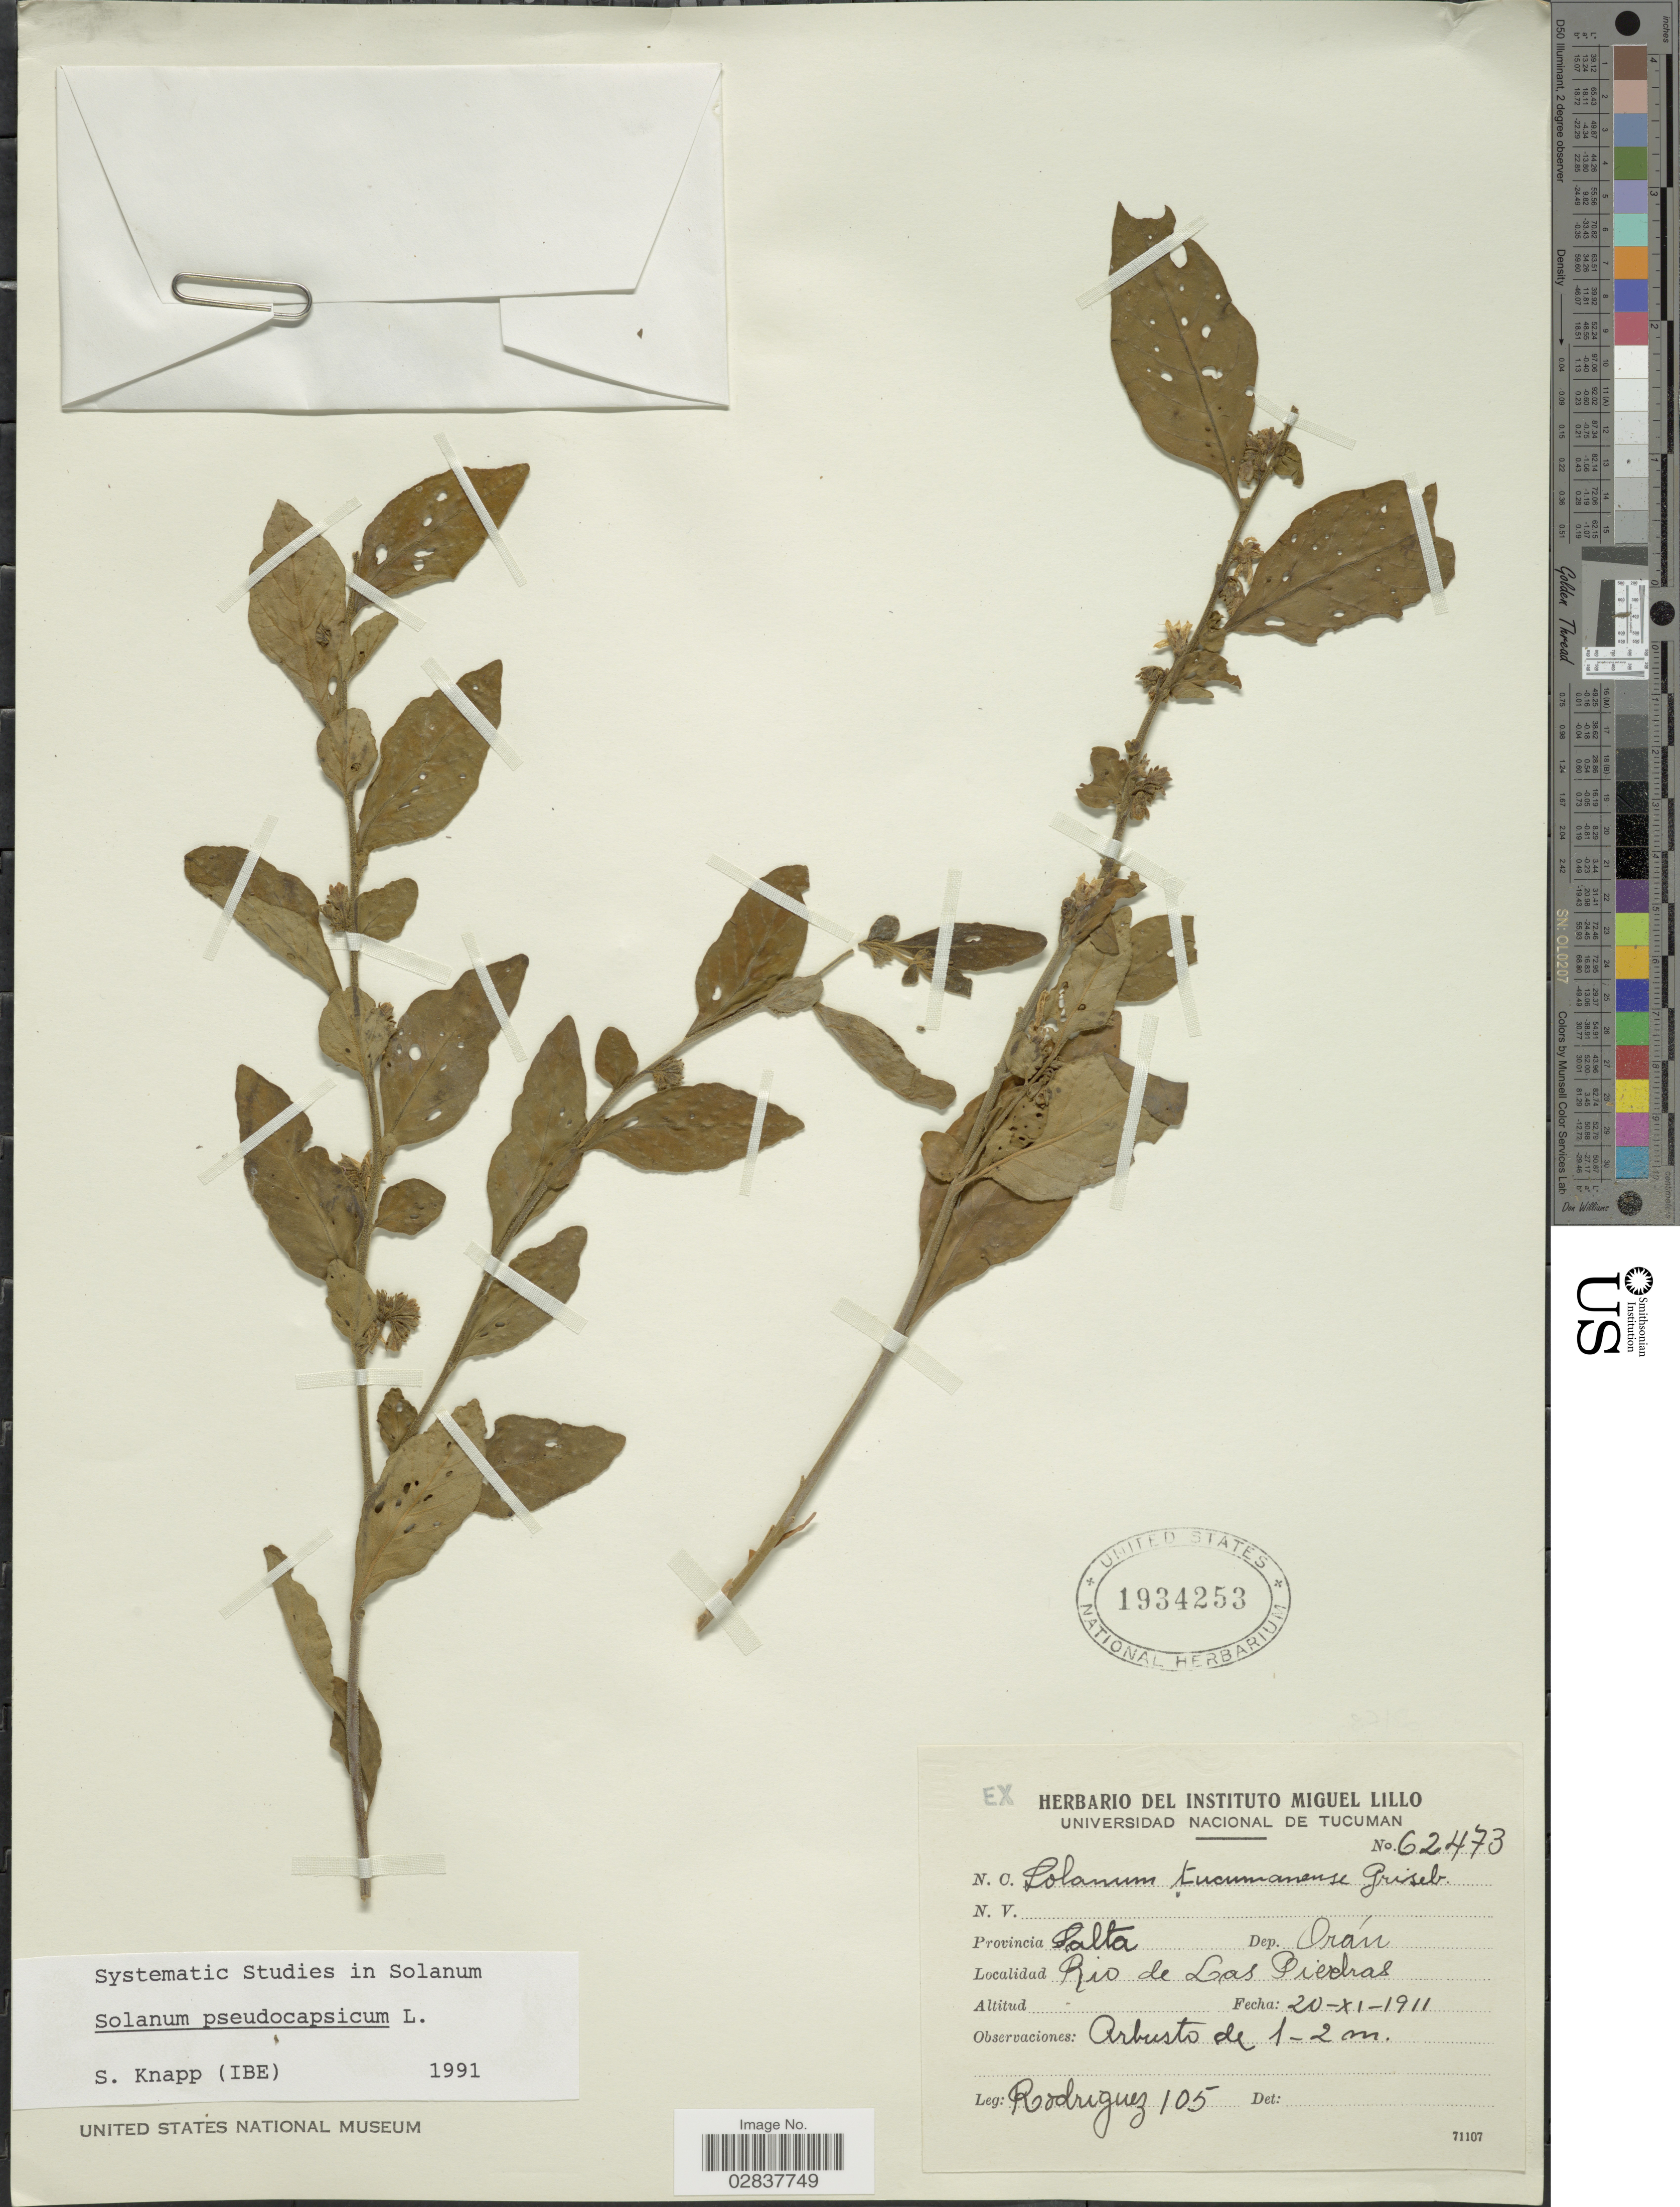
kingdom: Plantae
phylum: Tracheophyta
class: Magnoliopsida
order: Solanales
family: Solanaceae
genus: Solanum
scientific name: Solanum pseudocapsicum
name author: L.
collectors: Rodriguez, --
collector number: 105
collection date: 1911-11-20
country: Argentina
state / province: Salta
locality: Dep. Orán. Rio de Las Piedras.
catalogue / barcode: US 1934253